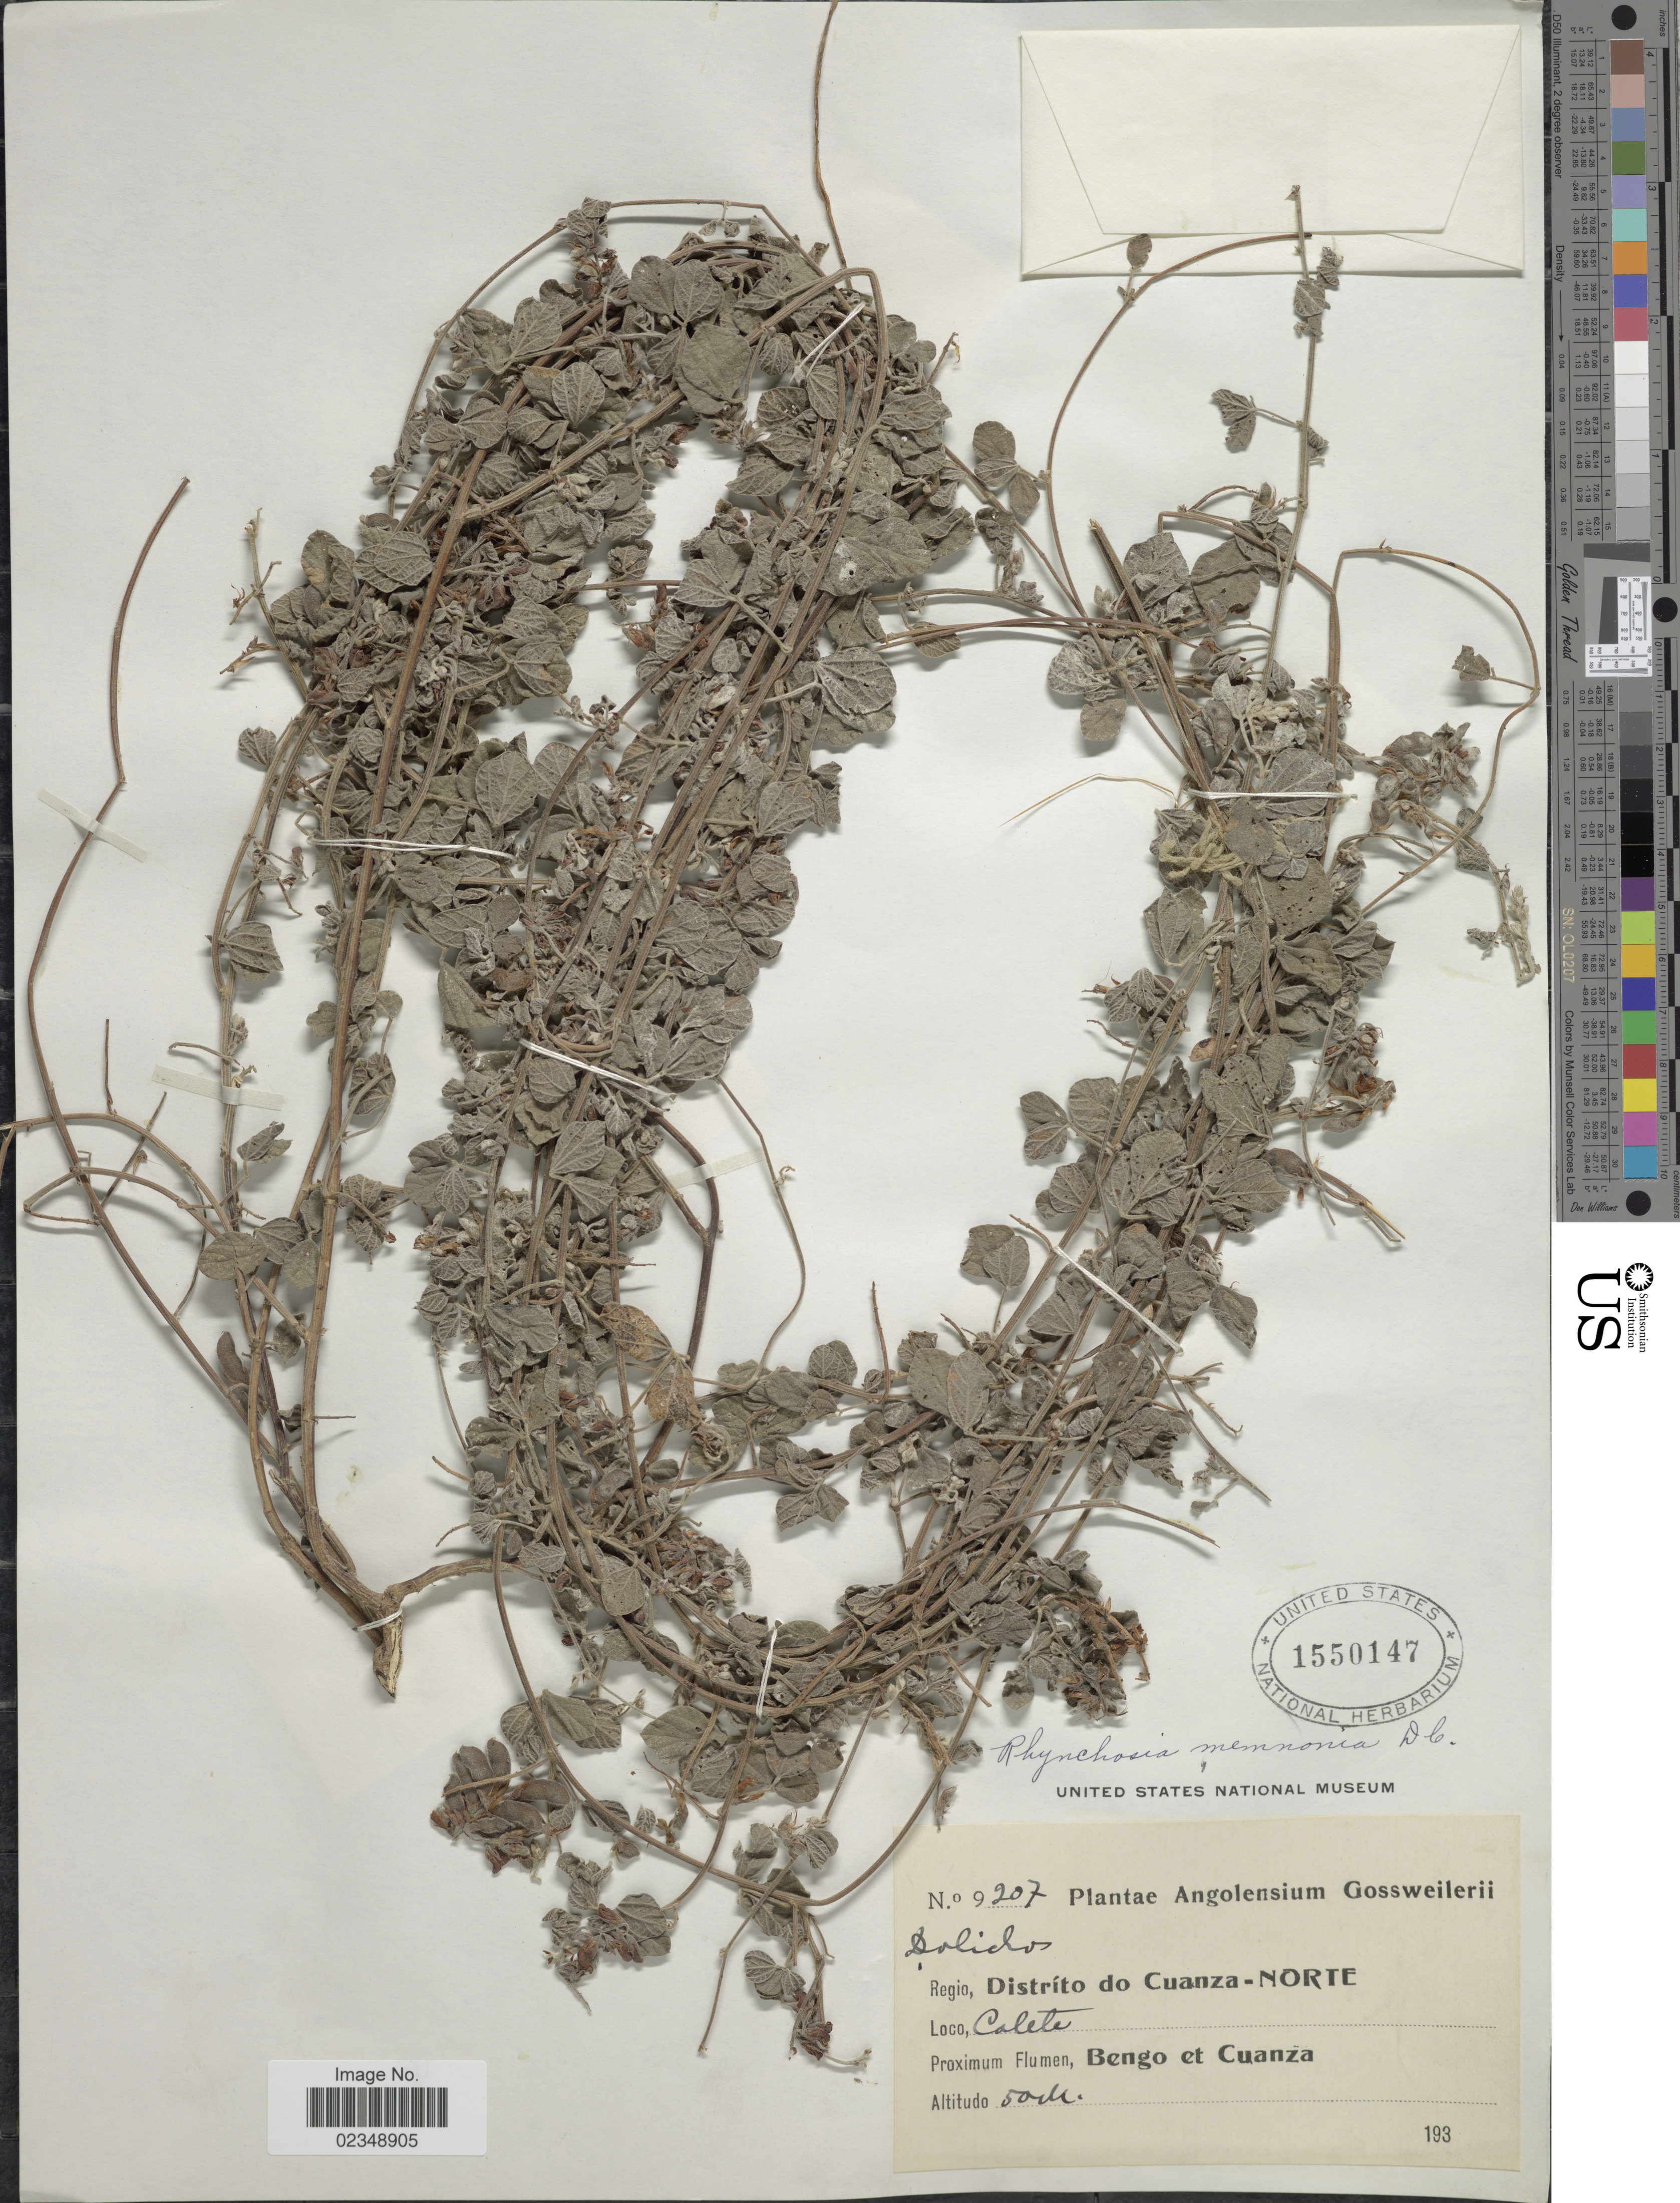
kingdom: Plantae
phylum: Tracheophyta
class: Magnoliopsida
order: Fabales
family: Fabaceae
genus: Rhynchosia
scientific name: Rhynchosia memnonia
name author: (Delile) DC.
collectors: A. Gossweiler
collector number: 9207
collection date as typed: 193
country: Angola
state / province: Bengo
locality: Distríto do Cuanza - Norte. Calete. Bengo et Cuanza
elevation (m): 500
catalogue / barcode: US 1550147